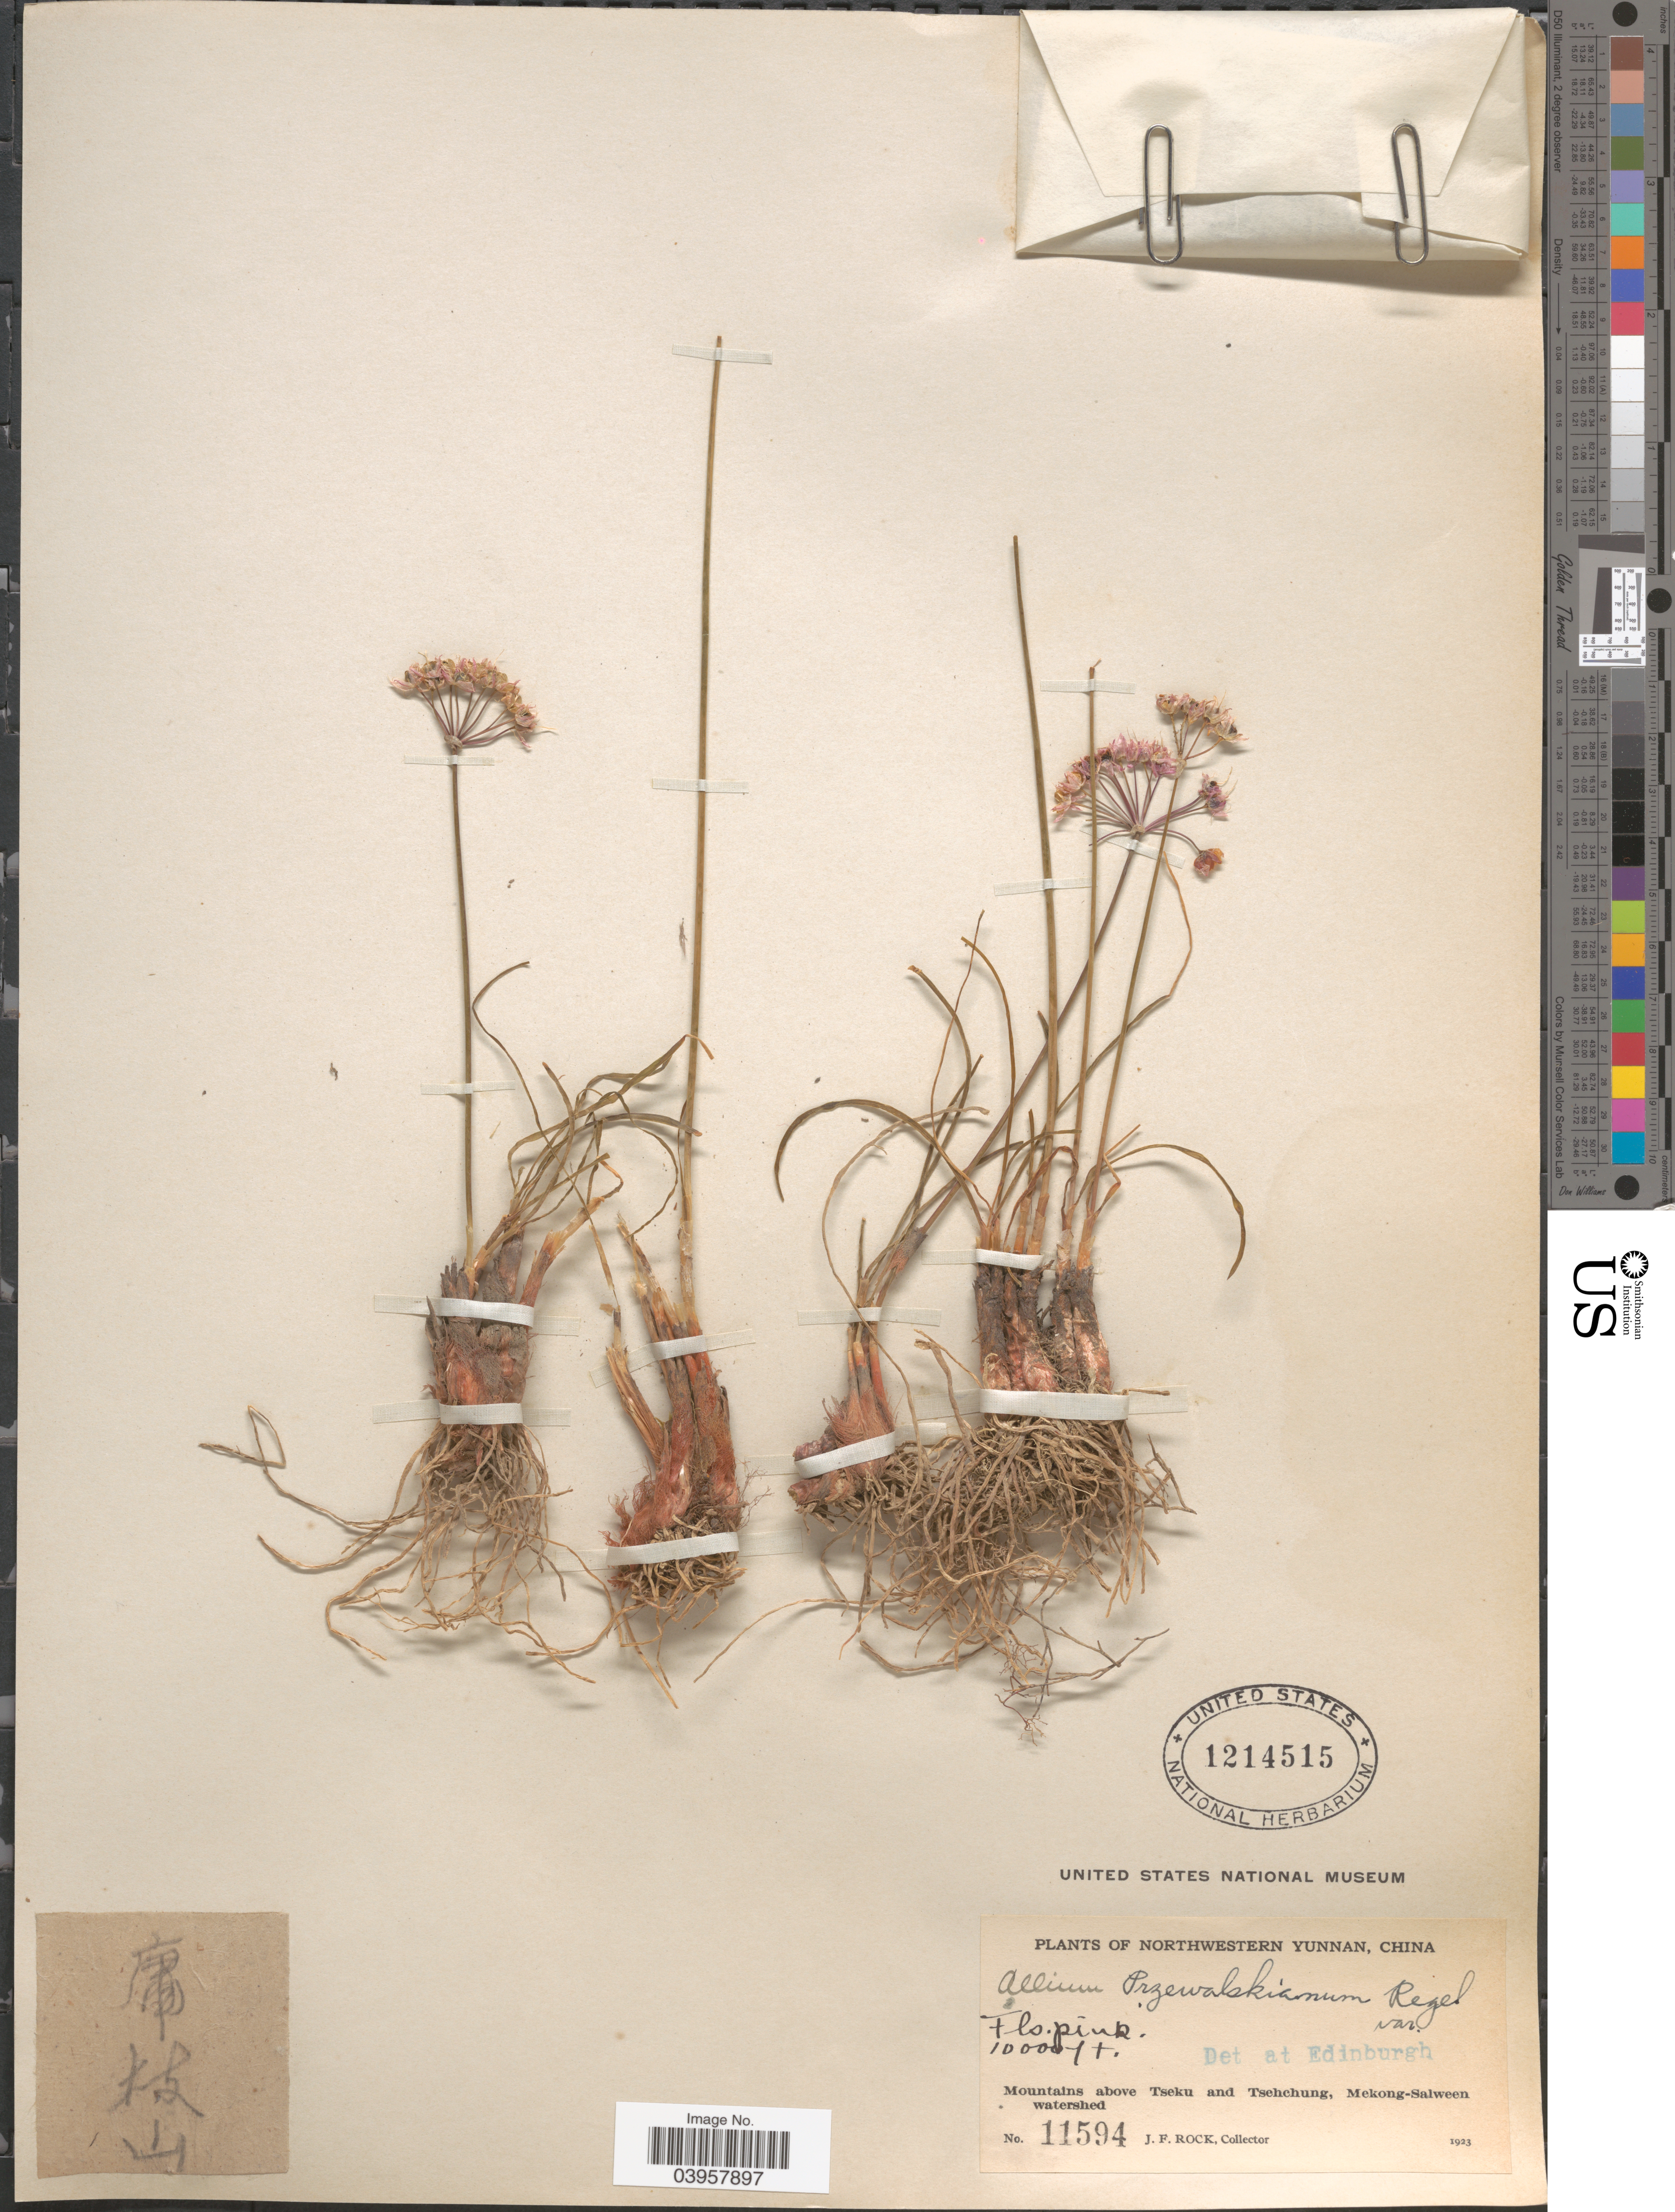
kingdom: Plantae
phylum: Tracheophyta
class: Liliopsida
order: Asparagales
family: Amaryllidaceae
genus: Allium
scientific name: Allium przewalskianum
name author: Regel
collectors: J. Rock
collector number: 11594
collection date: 1923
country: China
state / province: Yunnan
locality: Northwestern Yunnan. Mountains above Tseku and Tsehchung, Mekong-Salween watershed.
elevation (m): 3048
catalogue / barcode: US 1214515